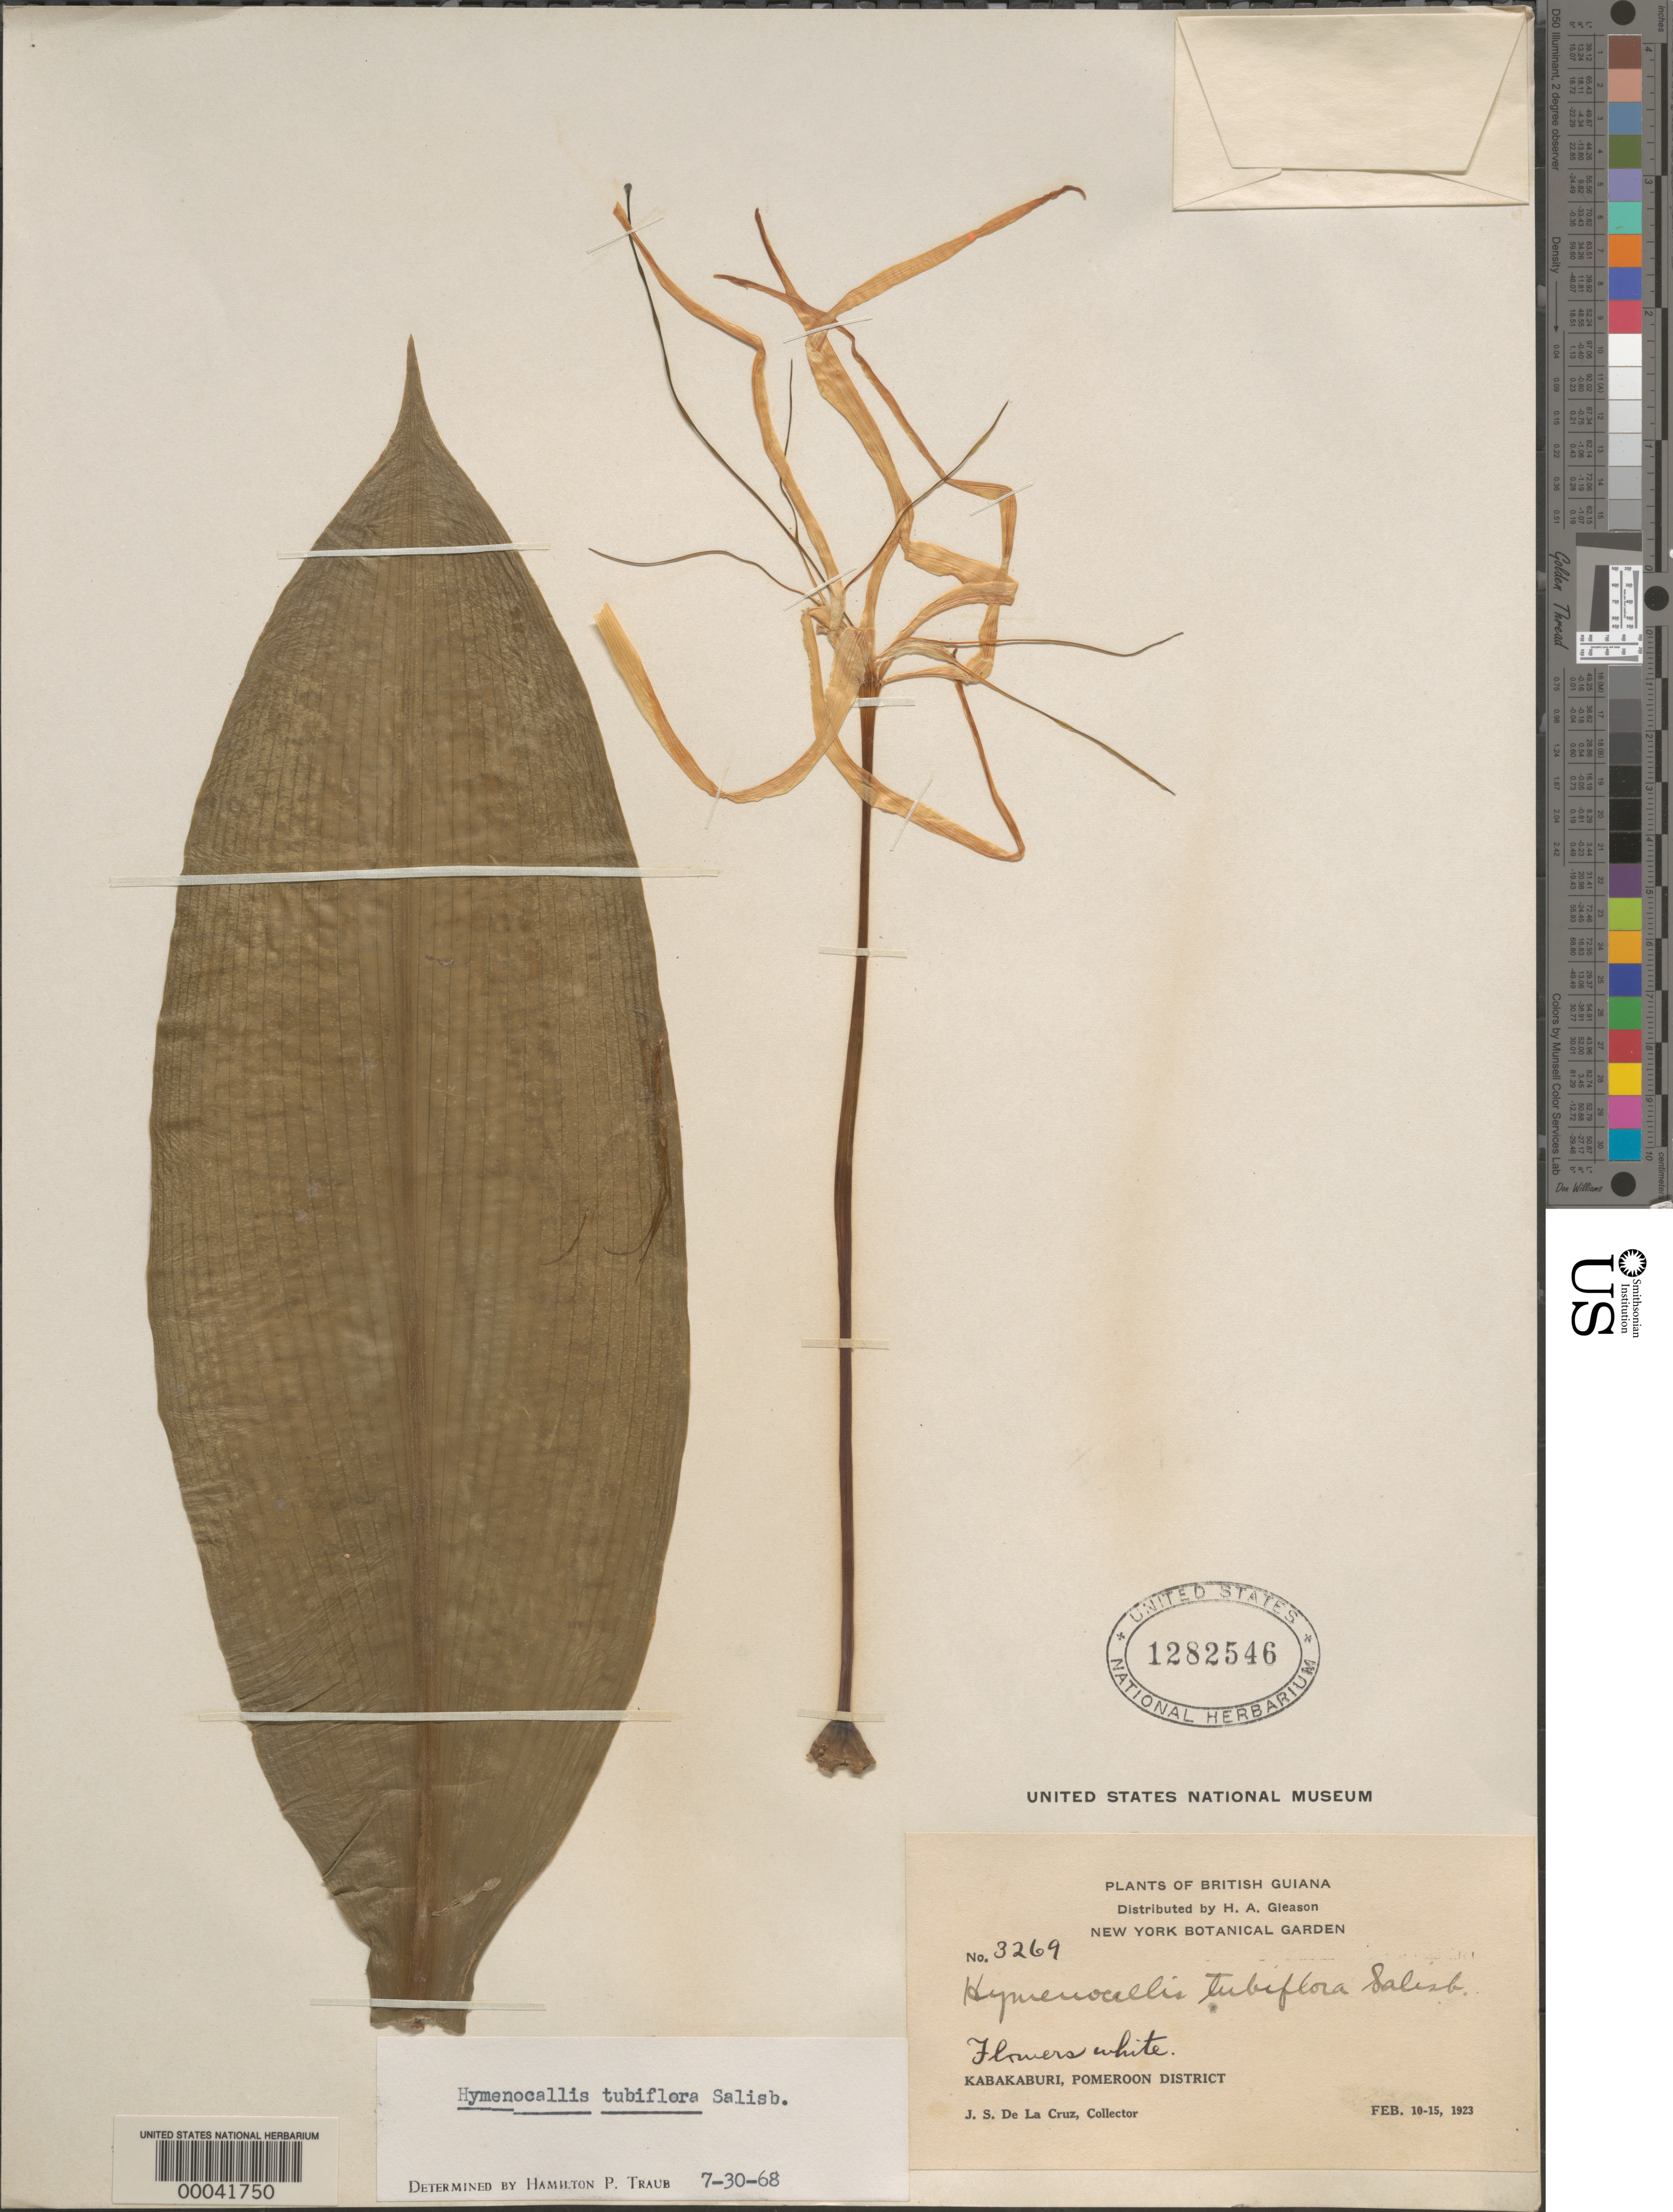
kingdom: Plantae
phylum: Tracheophyta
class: Liliopsida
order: Asparagales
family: Amaryllidaceae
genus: Hymenocallis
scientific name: Hymenocallis tubiflora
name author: Salisb.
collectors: J. S. de la Cruz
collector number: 3269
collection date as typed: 10 Feb 1923 to 15 Feb 1923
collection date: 1923-02-10/1923-02-15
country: Guyana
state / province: Pomeroon-Supenaam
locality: Kabakaburi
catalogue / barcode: US 1282546